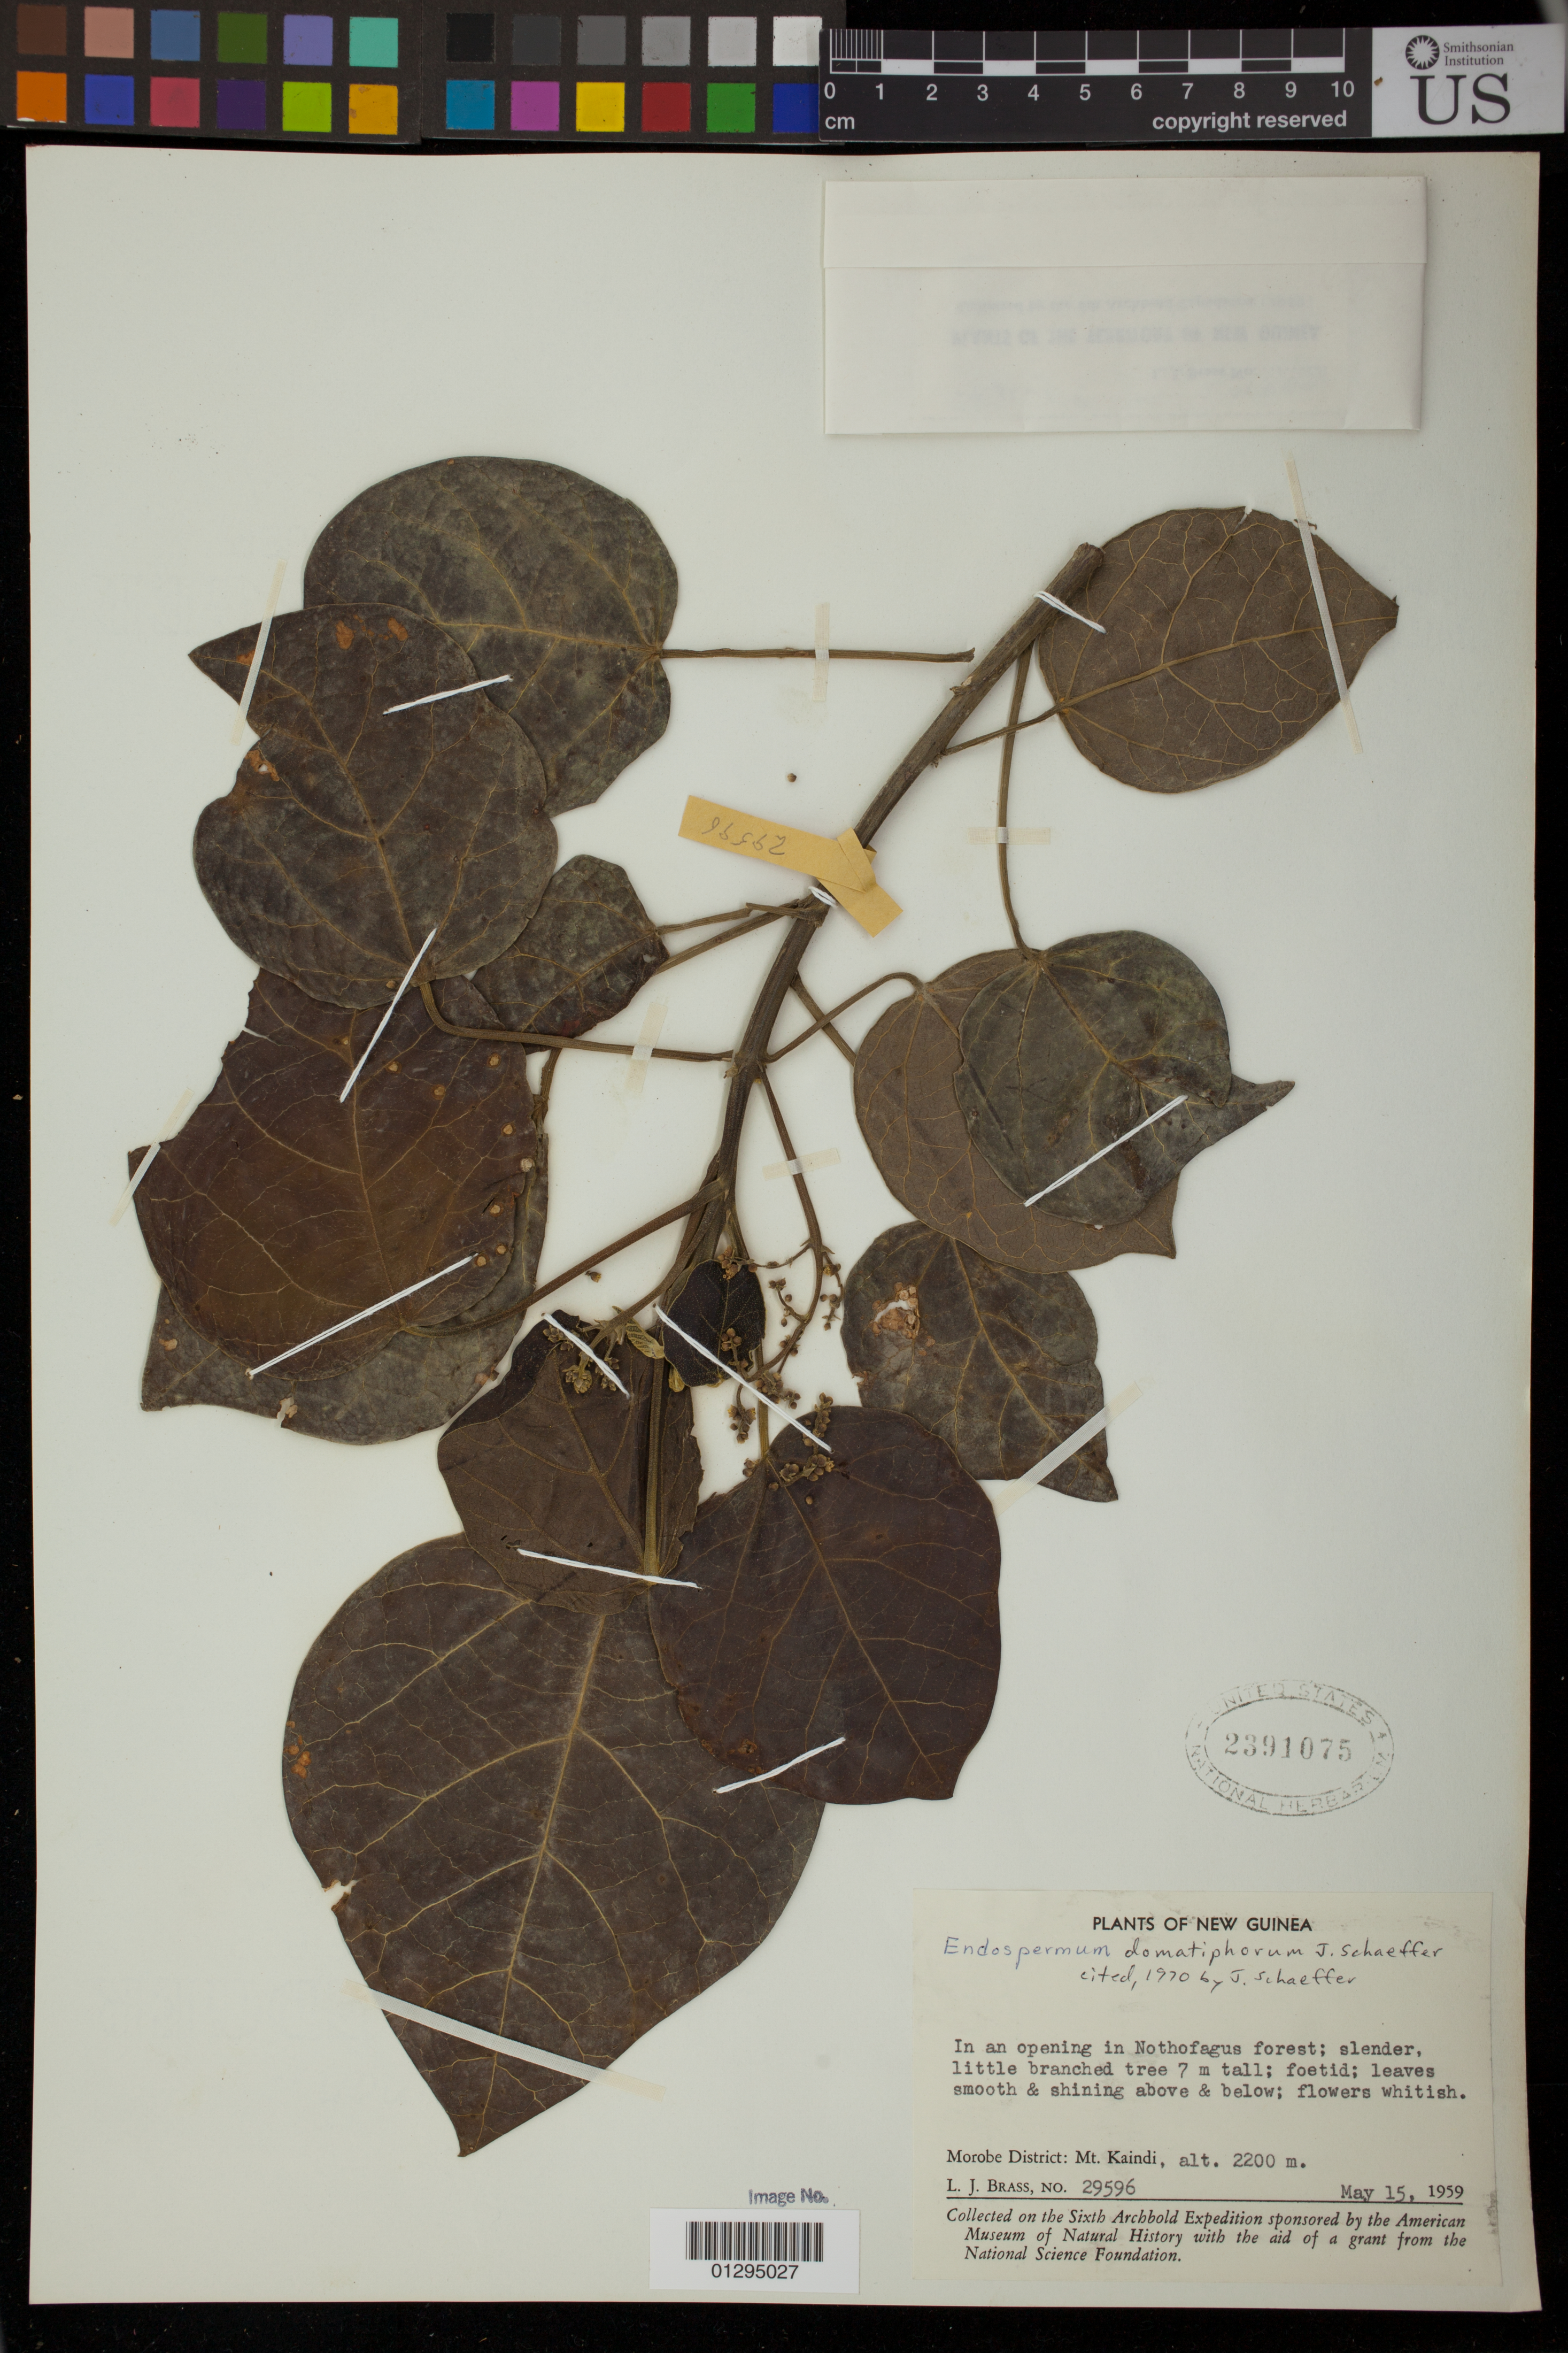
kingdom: Plantae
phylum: Tracheophyta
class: Magnoliopsida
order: Malpighiales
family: Euphorbiaceae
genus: Endospermum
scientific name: Endospermum domatiophorum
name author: J. Schaeff.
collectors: L. J. Brass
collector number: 29596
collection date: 1959-05-15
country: Papua New Guinea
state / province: Morobe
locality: Mount Kaindi. In an opening in Nothofagus forest.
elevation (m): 2200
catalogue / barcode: US 2391075